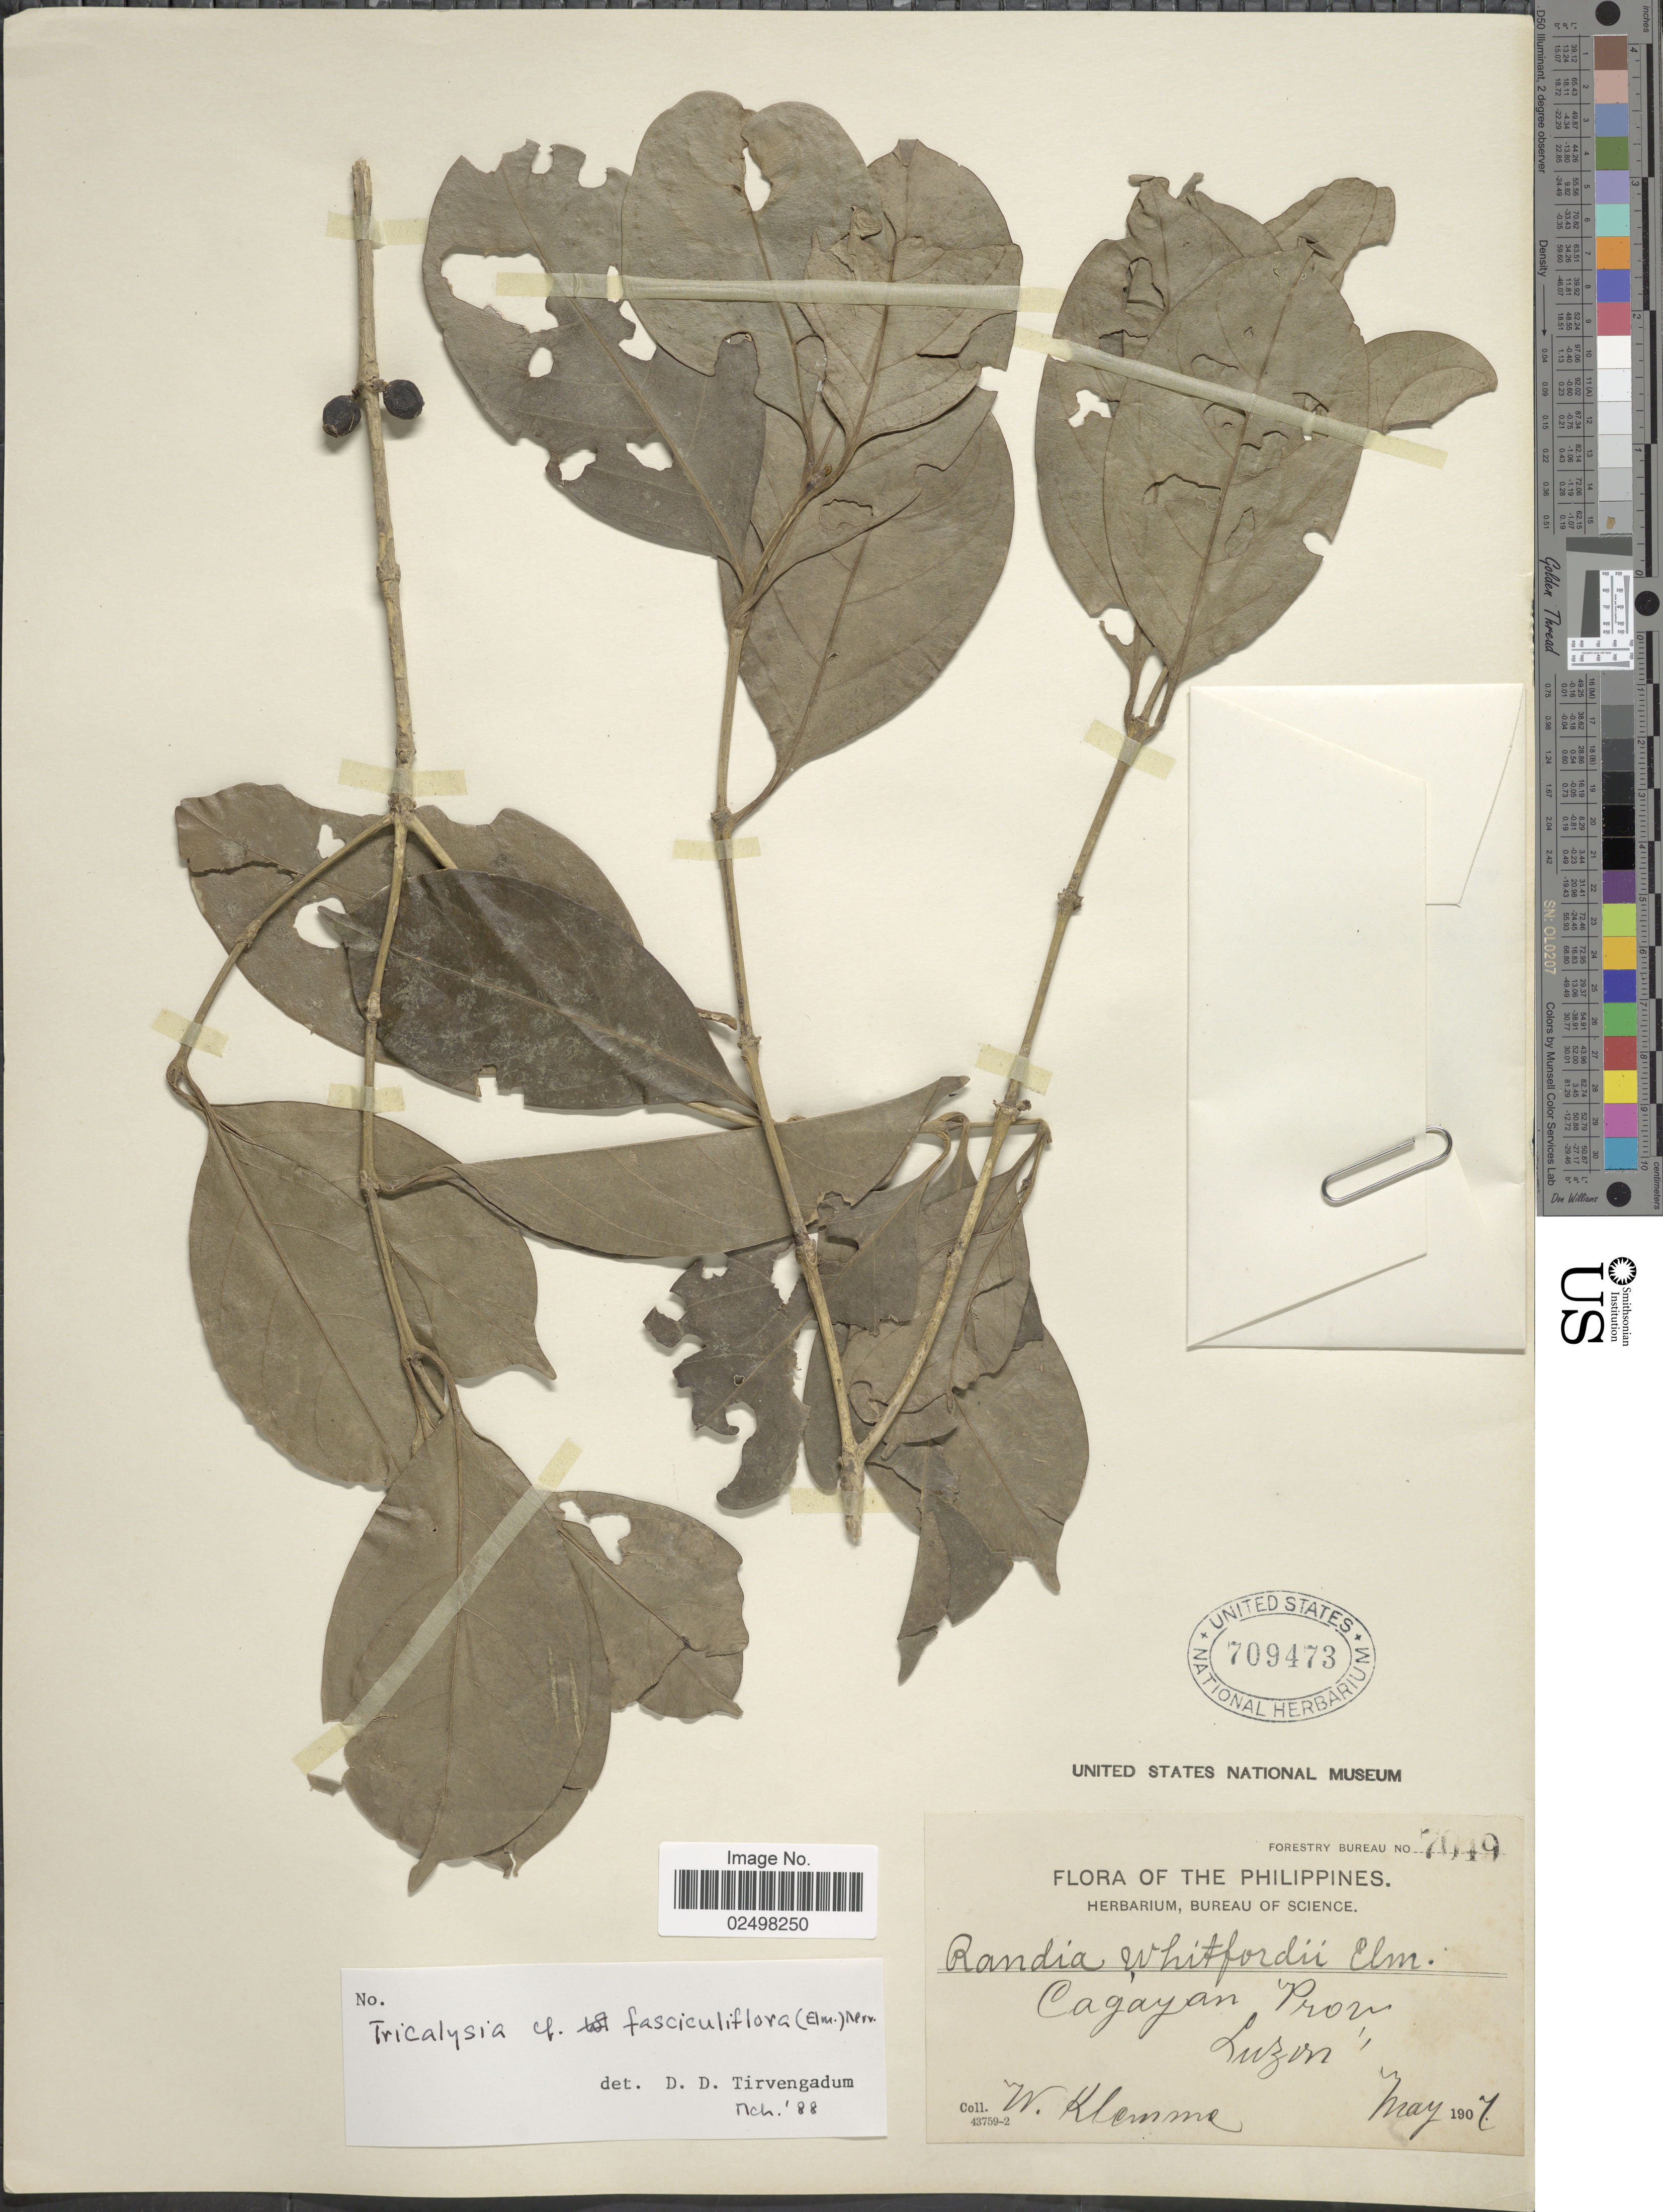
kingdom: Plantae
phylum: Tracheophyta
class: Magnoliopsida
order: Gentianales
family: Rubiaceae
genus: Tricalysia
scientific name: Tricalysia fasciculiflora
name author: (Elmer) Merr.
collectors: W. Klemme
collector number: Forestry Bureau 7049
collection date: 1907-05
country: Philippines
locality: Cagayan Prov. Luzon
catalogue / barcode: US 709473